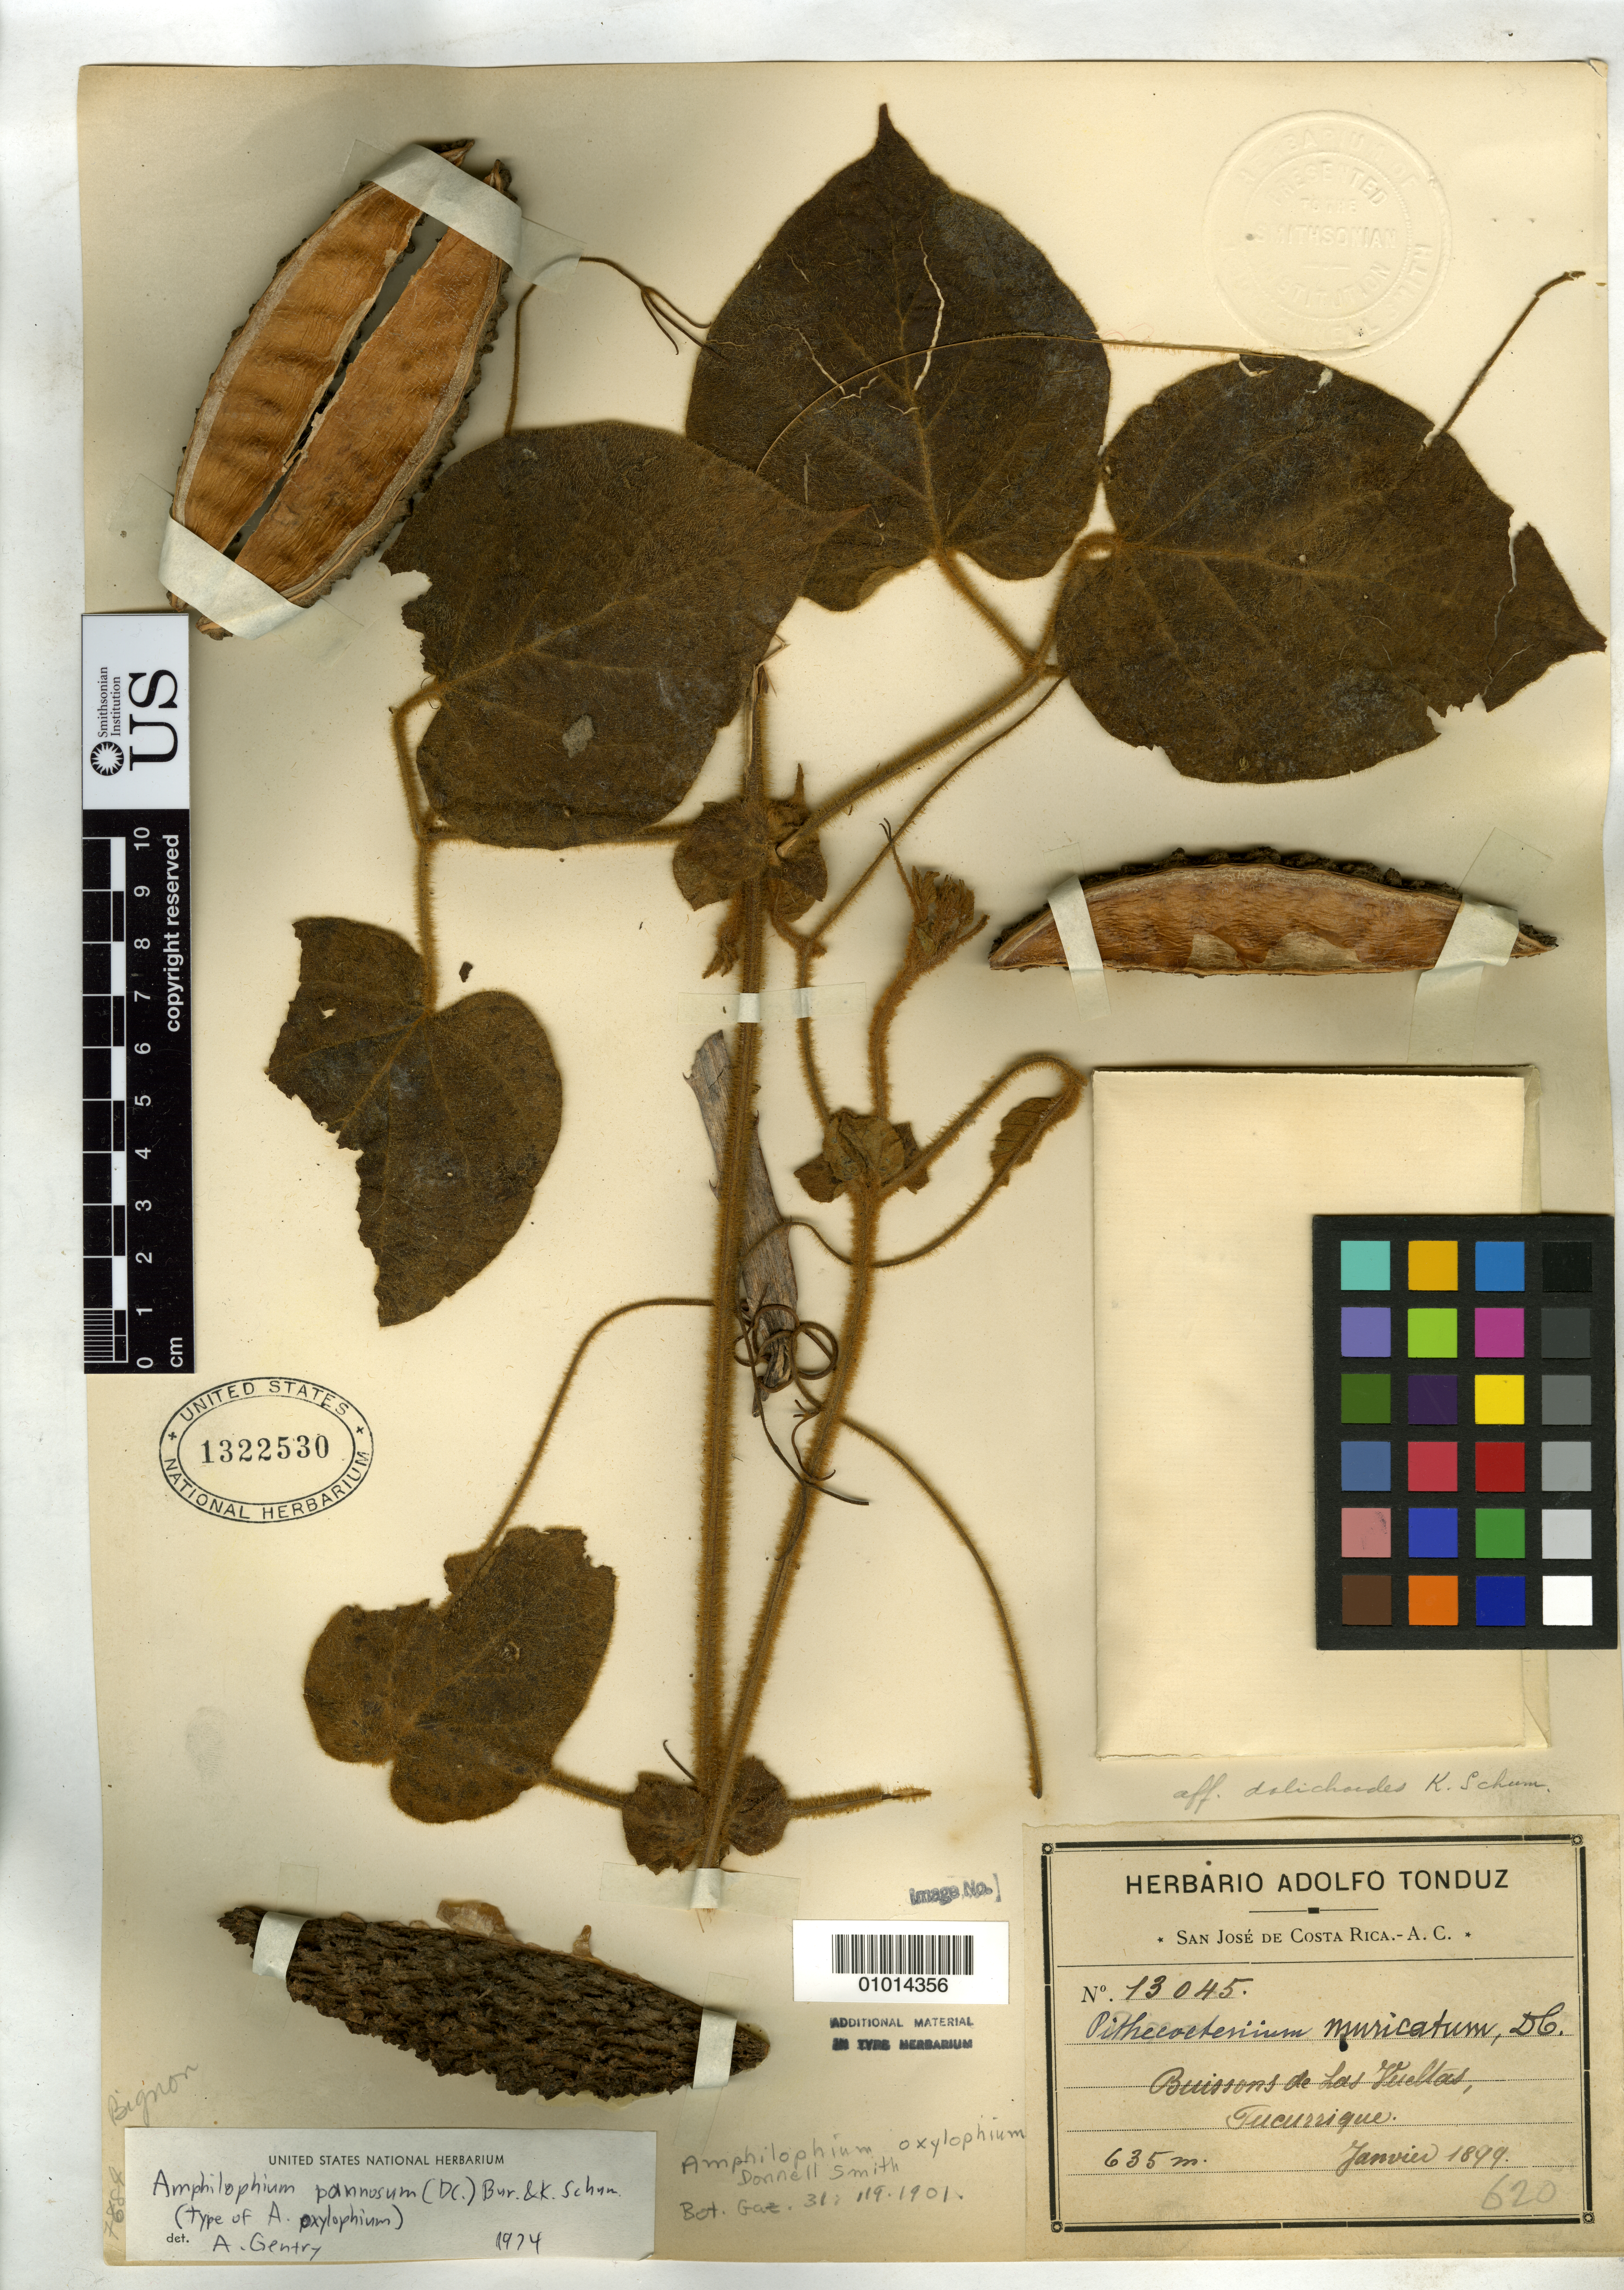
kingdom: Plantae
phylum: Tracheophyta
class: Magnoliopsida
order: Lamiales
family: Bignoniaceae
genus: Amphilophium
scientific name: Amphilophium oxylophium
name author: Donn. Sm.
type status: Isotype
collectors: A. Tonduz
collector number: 13045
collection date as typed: Jan 1899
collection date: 1899-01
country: Costa Rica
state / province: San José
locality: Las Vueltas, Tucurrique.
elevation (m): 635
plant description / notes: Two US sheets (USNH 1322526 & 1322530) are recorded as holotype and isotype, respectively but both came from the John Donnell Smith herbarium and are probably to be regarded as syntypes.; Specimen ex John Donnell Smith herbarium.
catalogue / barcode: US 1322530